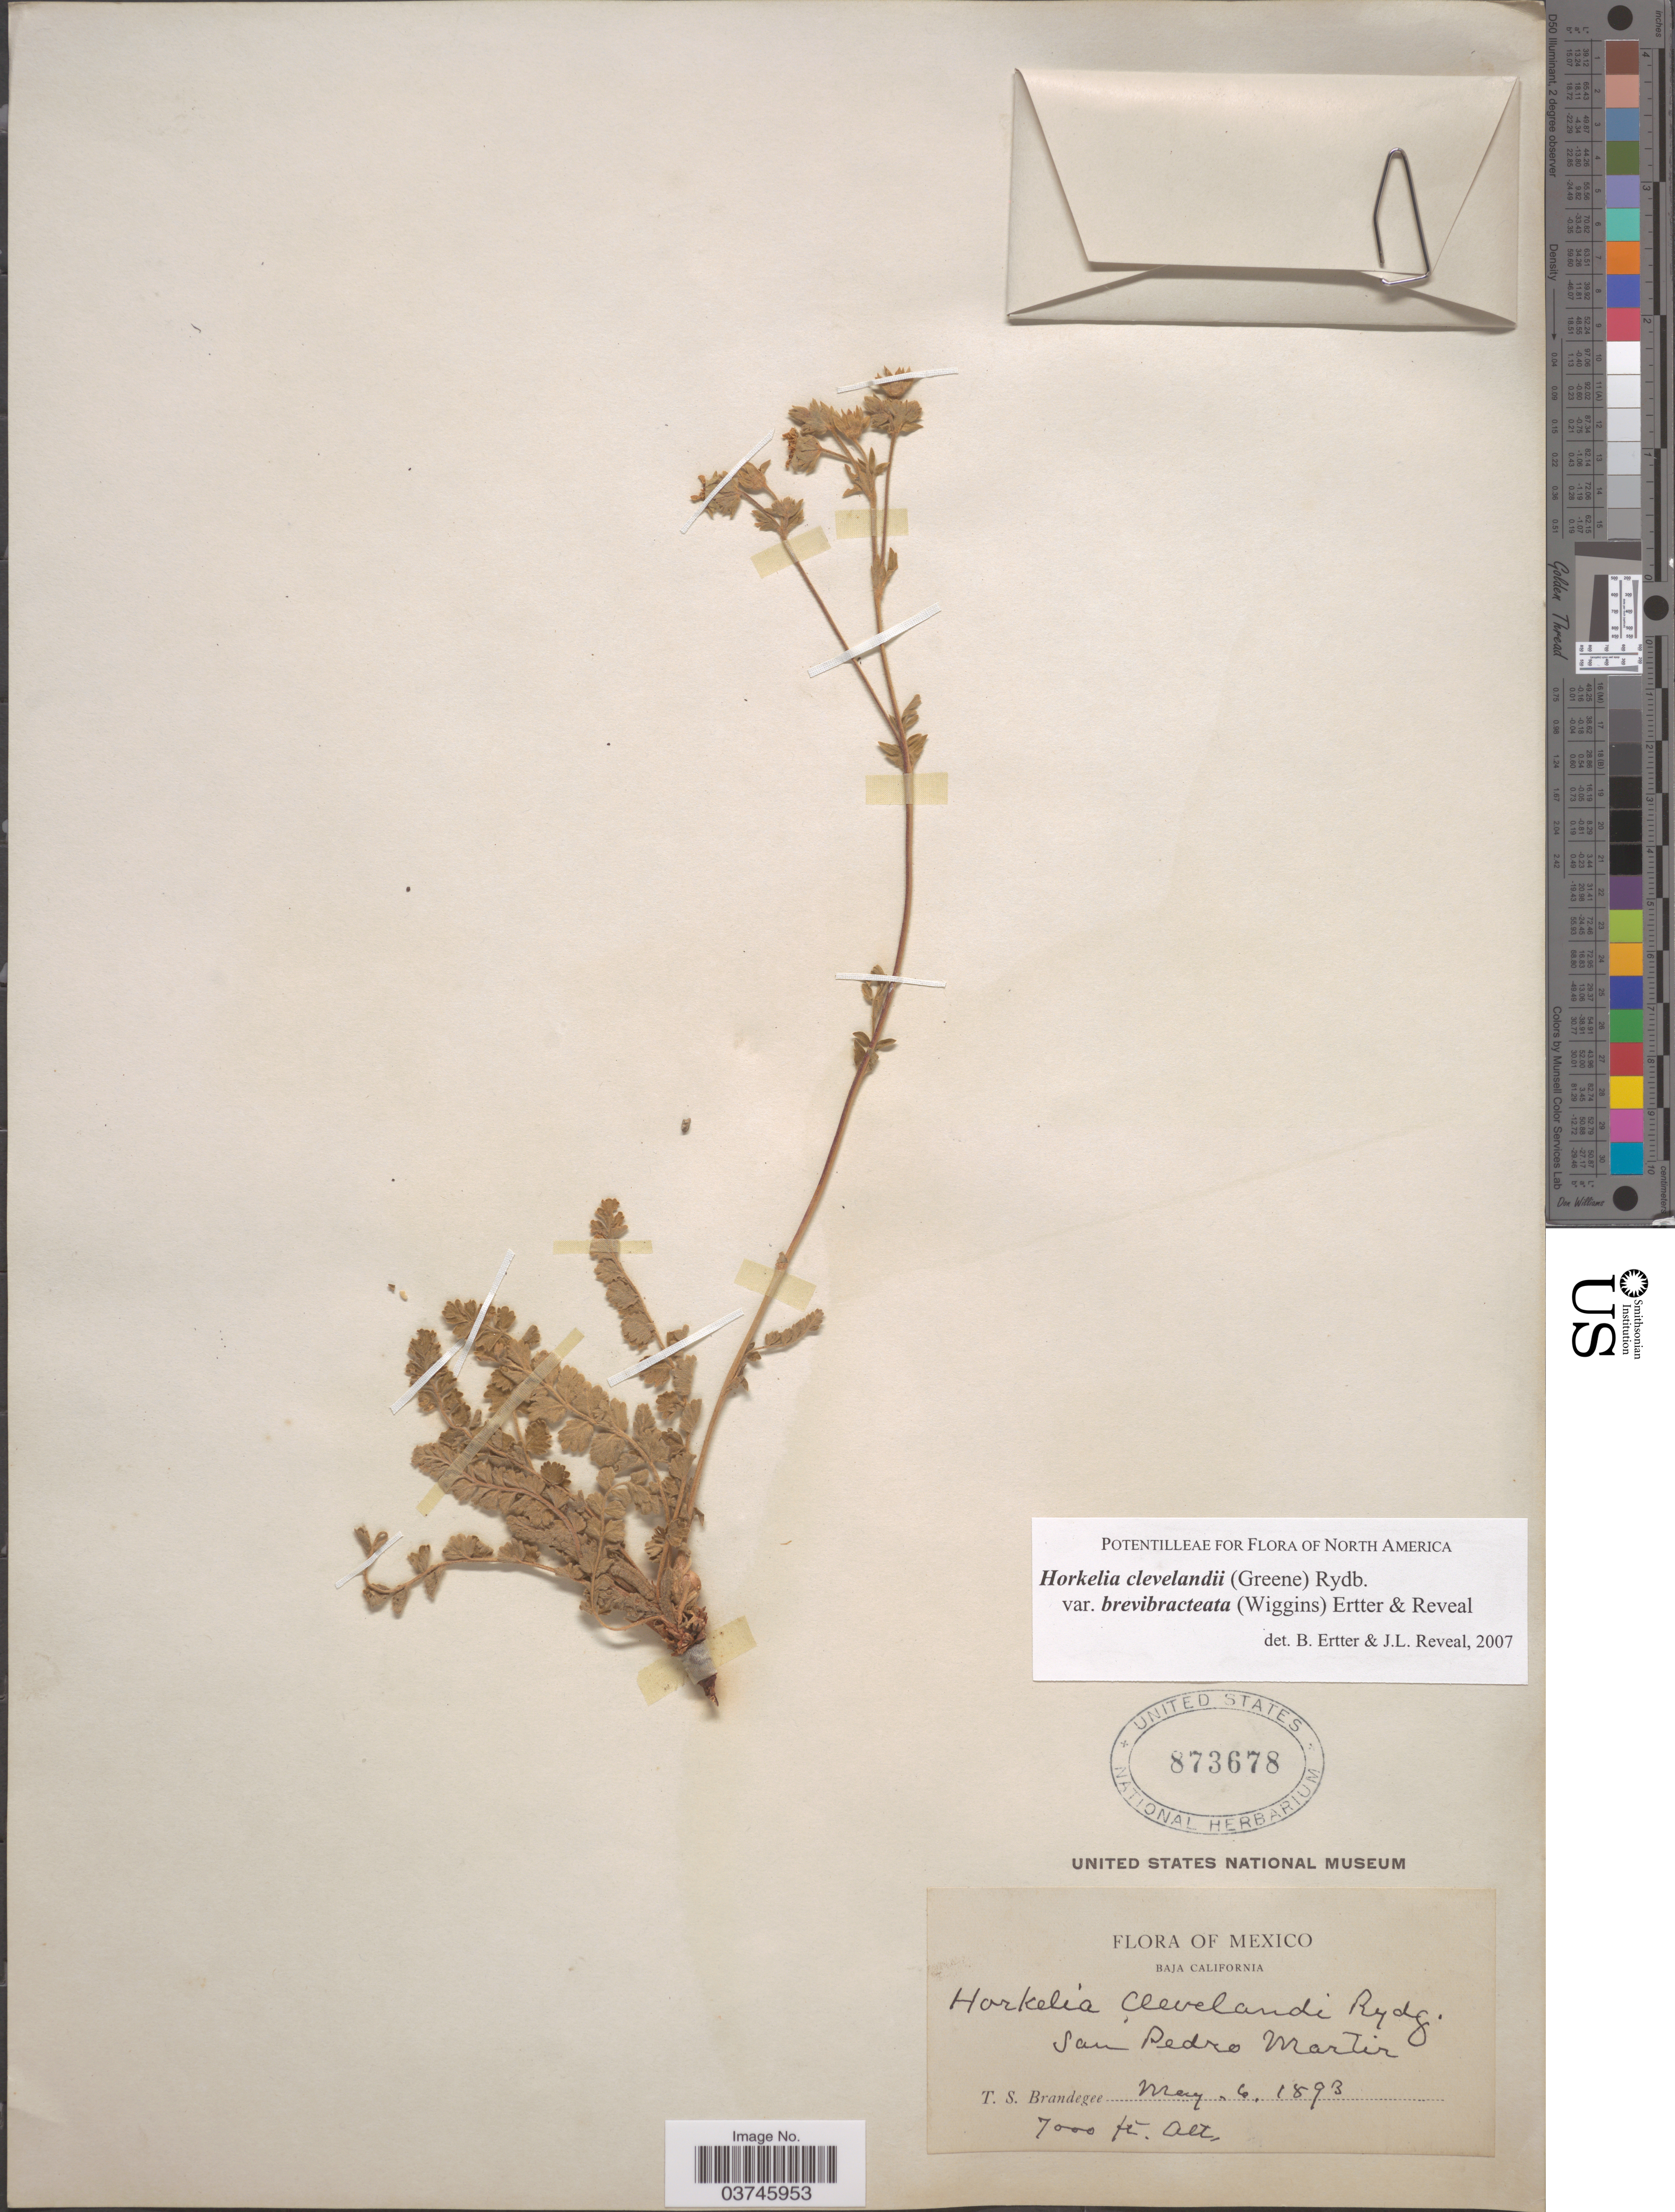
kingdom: Plantae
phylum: Tracheophyta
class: Magnoliopsida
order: Rosales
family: Rosaceae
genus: Potentilla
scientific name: Potentilla clevelandii var. brevibracteata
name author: (Wiggins) Mosyakin & Shiyan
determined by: Strong, Mark T., (BOT), Smithsonian Institution - National Museum of Natural History (UNITED STATES)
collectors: T. S. Brandegee (herbarium)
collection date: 1893-05-06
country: Mexico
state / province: Baja California Norte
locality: San Pedro Martir.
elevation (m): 2134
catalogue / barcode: US 873678